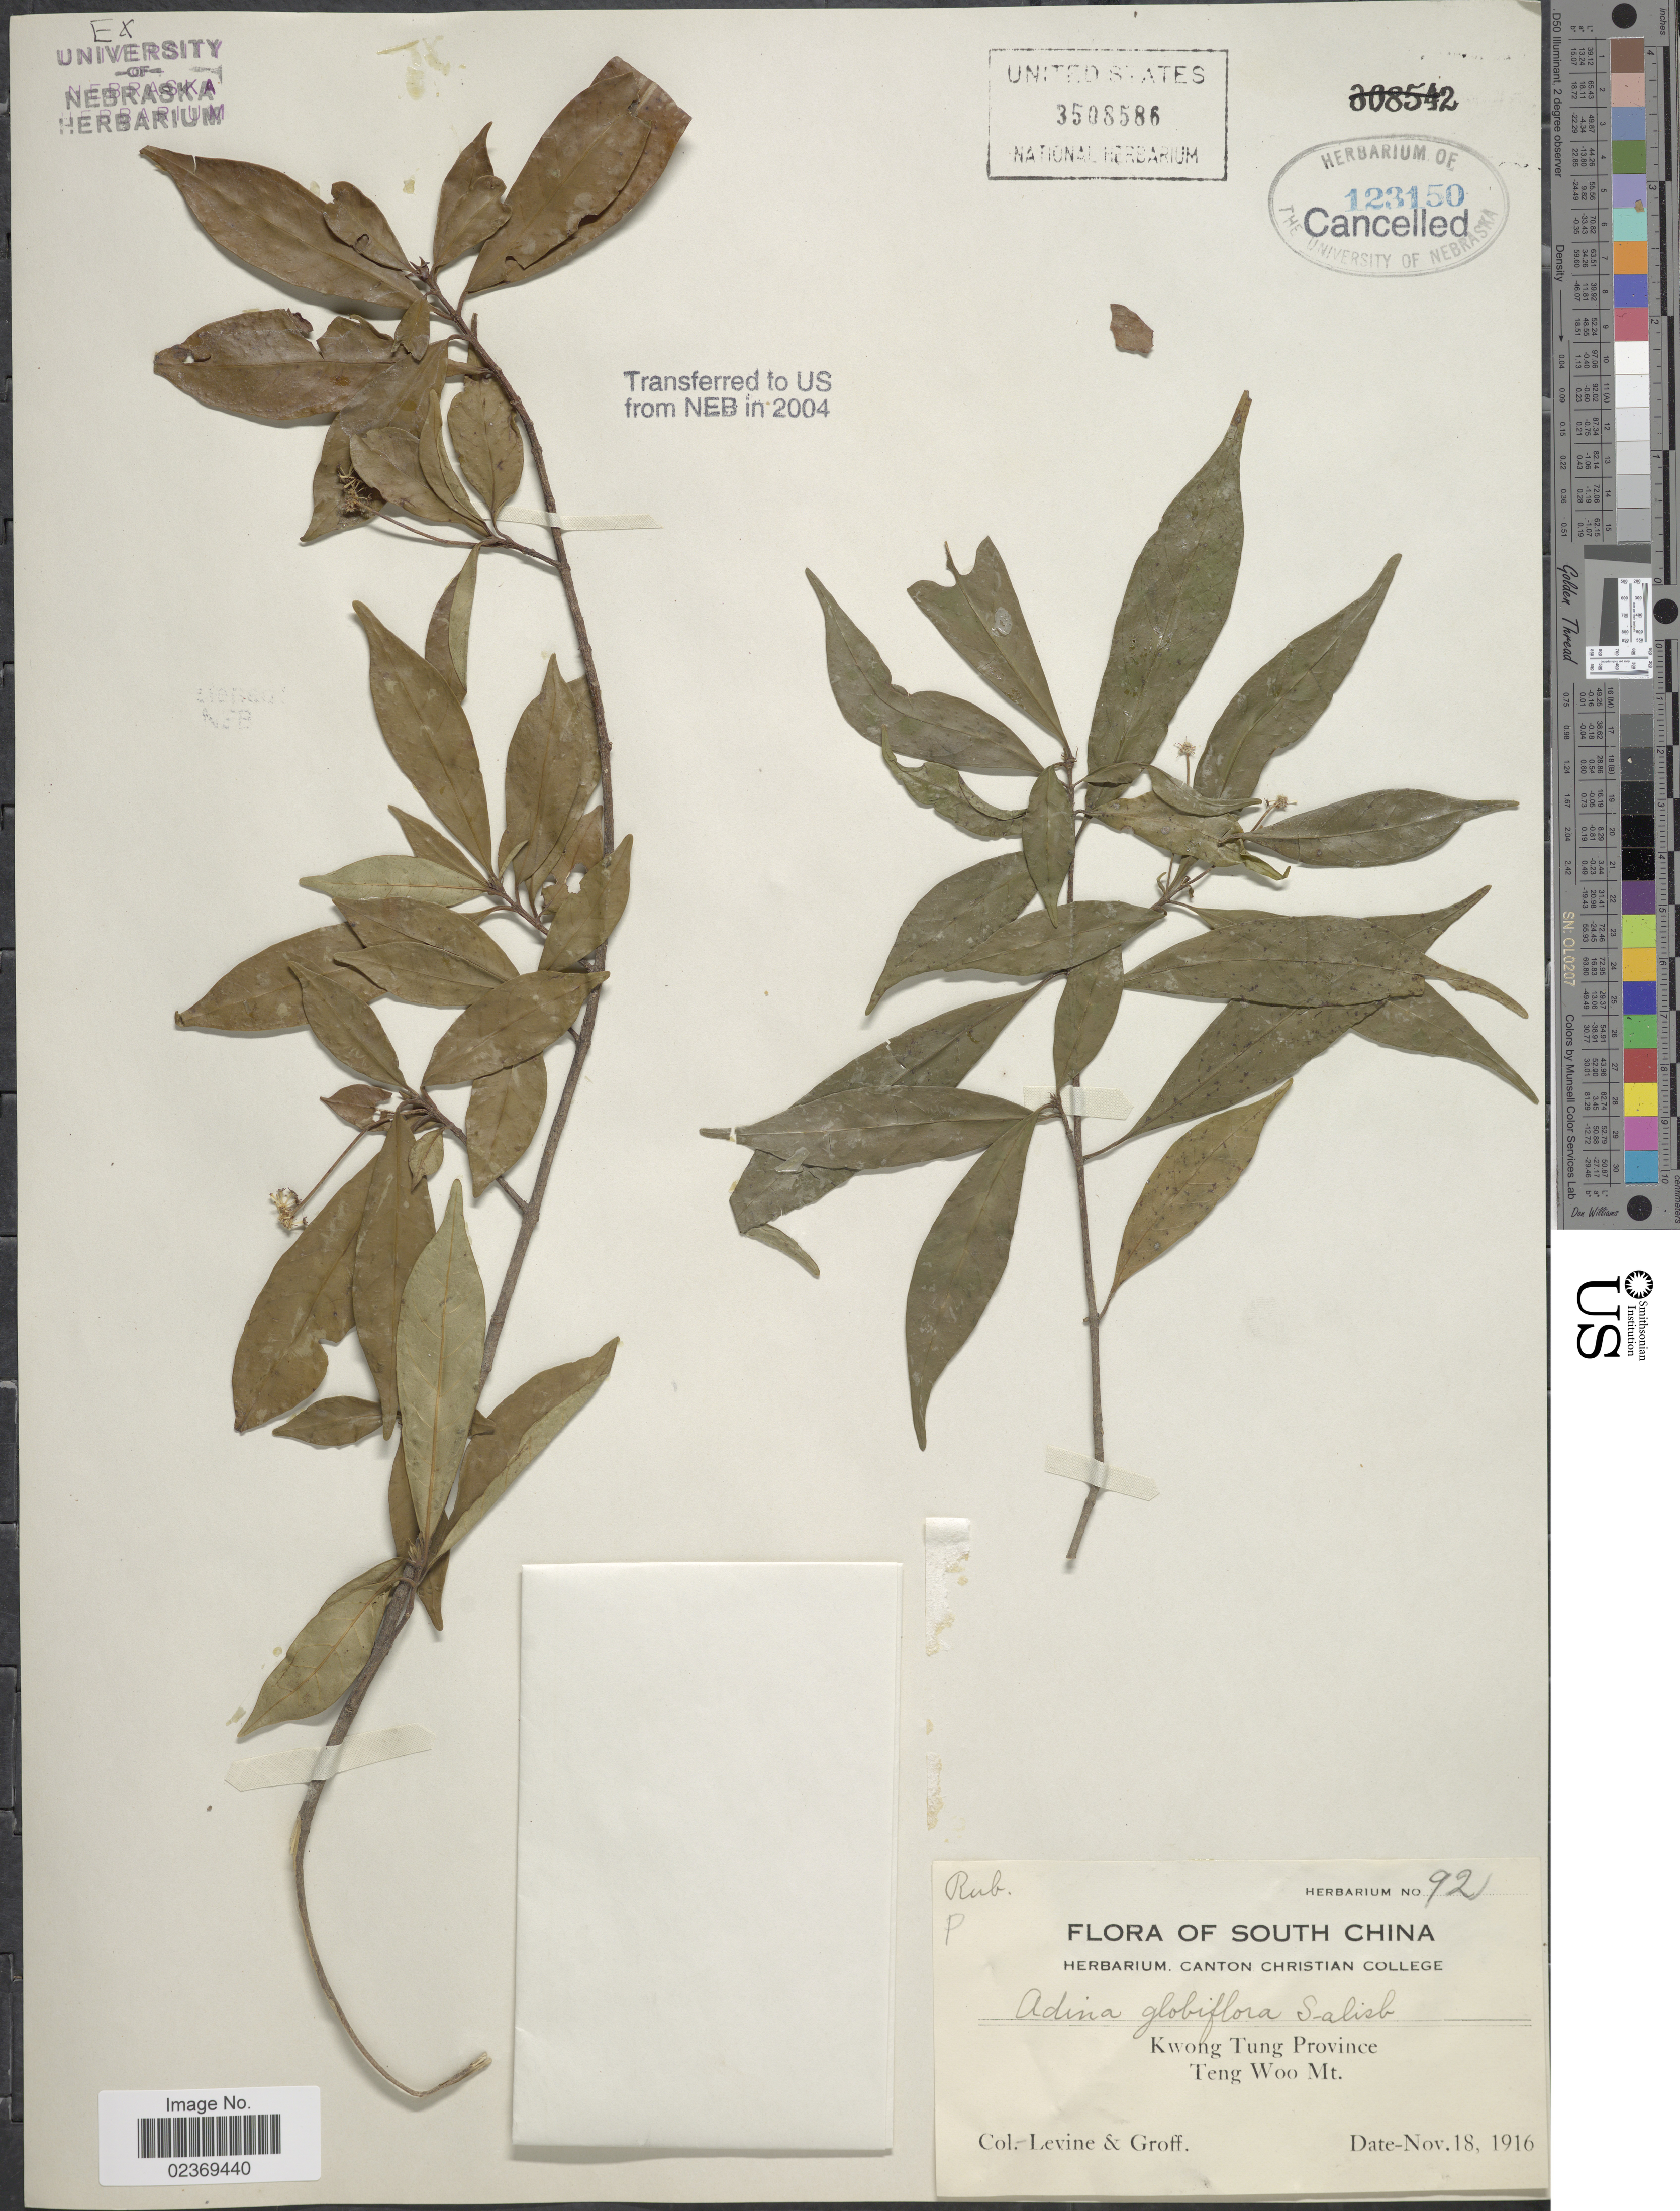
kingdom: Plantae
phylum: Tracheophyta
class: Magnoliopsida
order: Gentianales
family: Rubiaceae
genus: Adina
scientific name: Adina pilulifera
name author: (Lam.) Franch. & Drake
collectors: -. Levine & -- Groff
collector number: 92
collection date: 1916-11-18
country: China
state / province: Guangdong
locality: Kwong Tung Province, Teng Woo Mt., South China.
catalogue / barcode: US 3508586